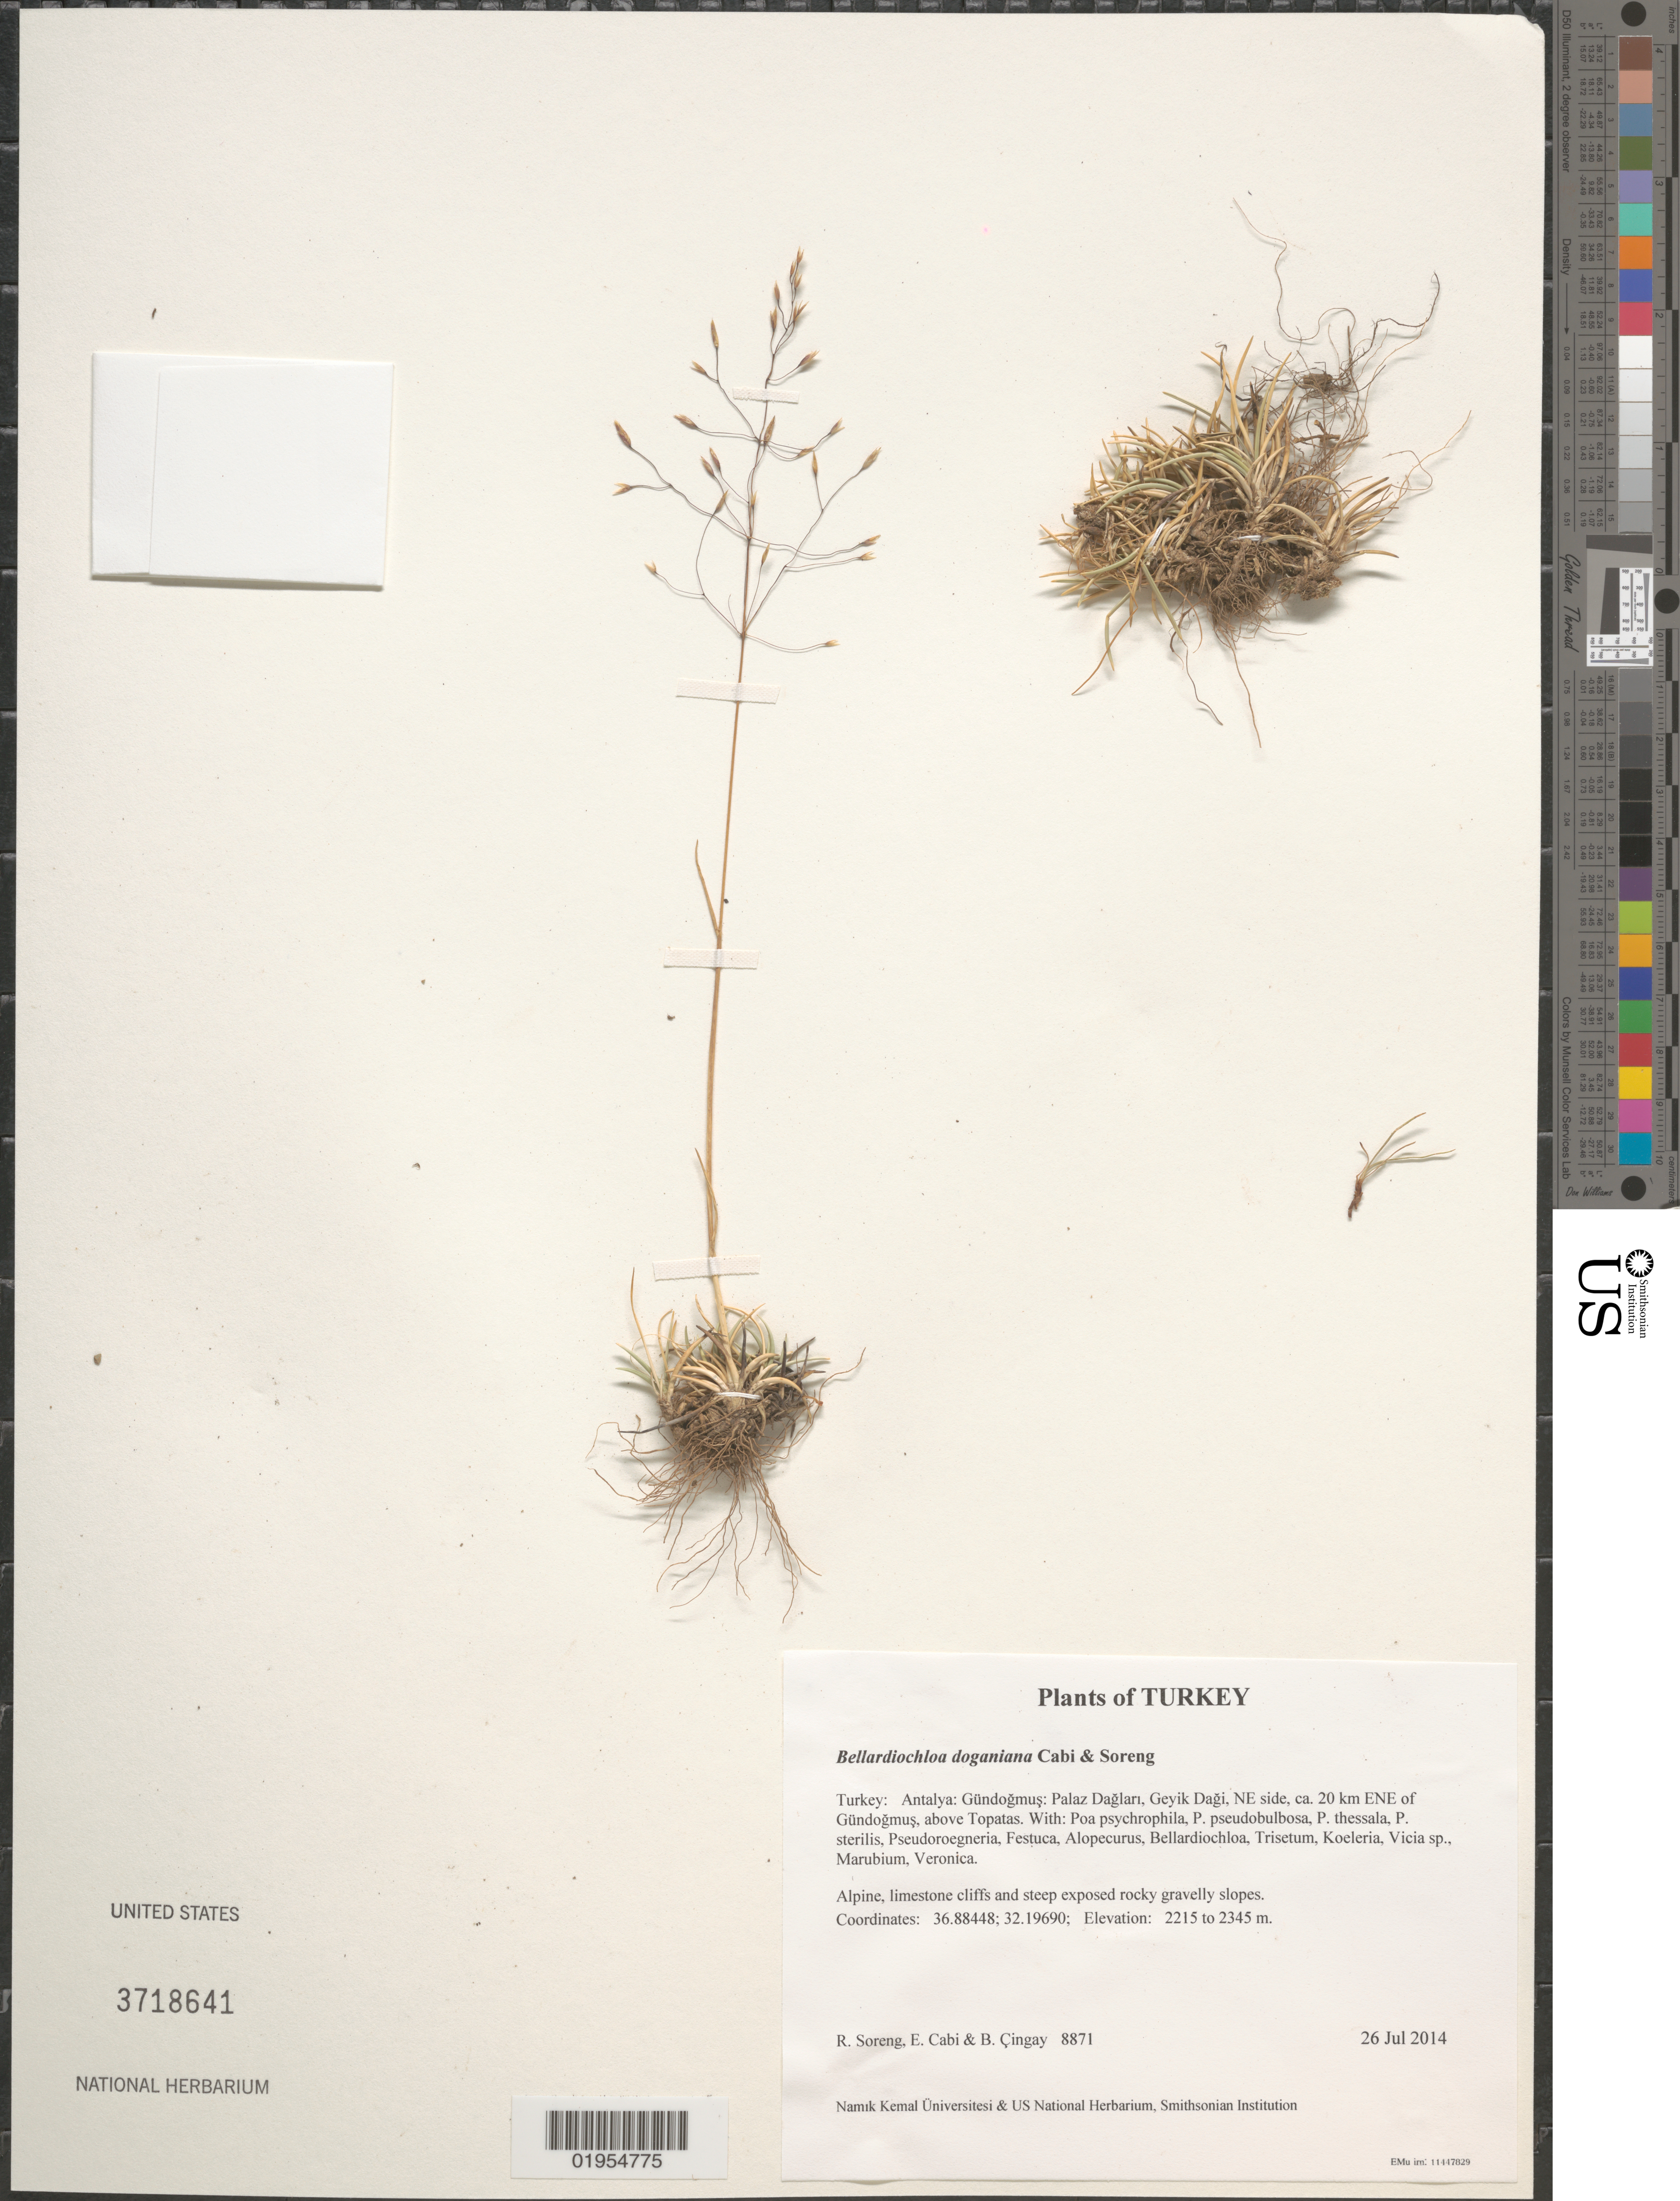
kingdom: Plantae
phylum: Tracheophyta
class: Liliopsida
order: Poales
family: Poaceae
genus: Bellardiochloa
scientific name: Bellardiochloa doganiana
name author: Cabi & Soreng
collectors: R. J. Soreng, E. Cabi & B. Çıngay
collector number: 8871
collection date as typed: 26 Jul 2014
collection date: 2014-07-26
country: Turkey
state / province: Antalya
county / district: Gündogmus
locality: Palaz Daglari, Geyik Dagi, NE side, ca. 20 km ENE of Gündogmus, above Topatas.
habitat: Alpine, limestone cliffs and steep exposed rocky gravelly slopes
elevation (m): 2215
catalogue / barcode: US 3718641